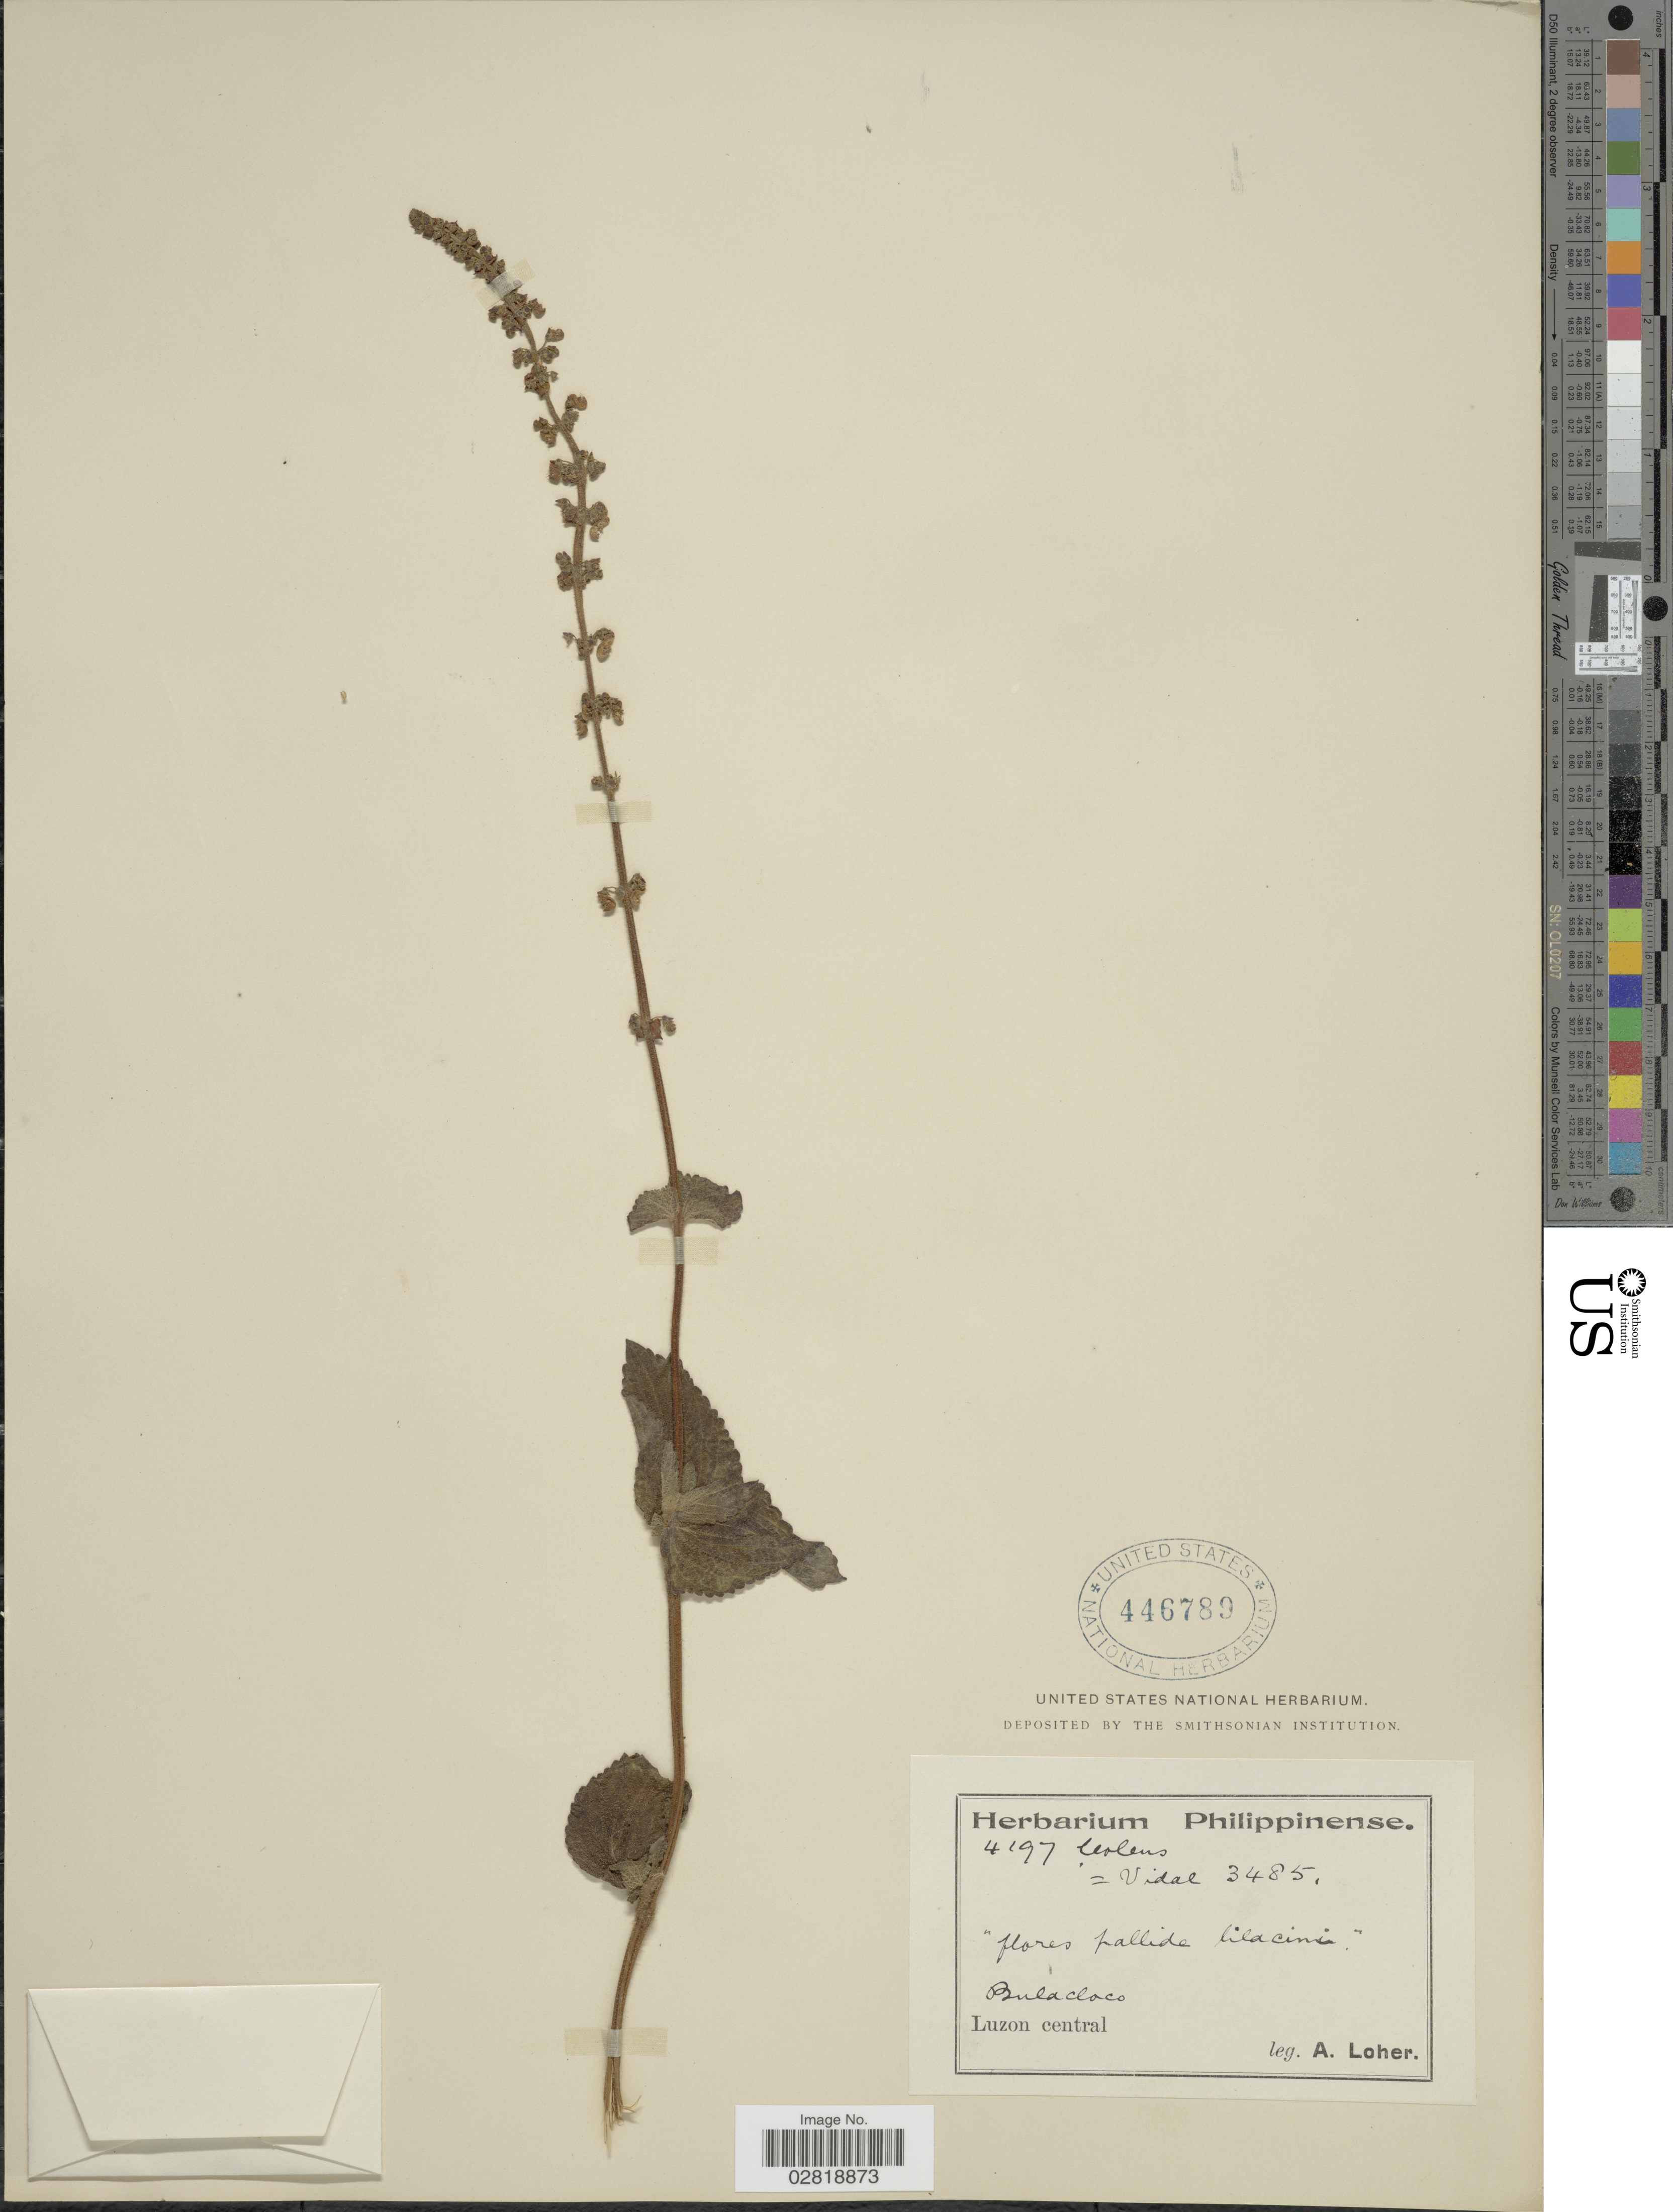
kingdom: Plantae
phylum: Tracheophyta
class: Magnoliopsida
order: Lamiales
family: Lamiaceae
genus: Plectranthus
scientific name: Plectranthus sp.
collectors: A. Loher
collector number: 4197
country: Philippines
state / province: Central Luzon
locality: Bulaclaco. Luzon central.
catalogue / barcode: US 446789